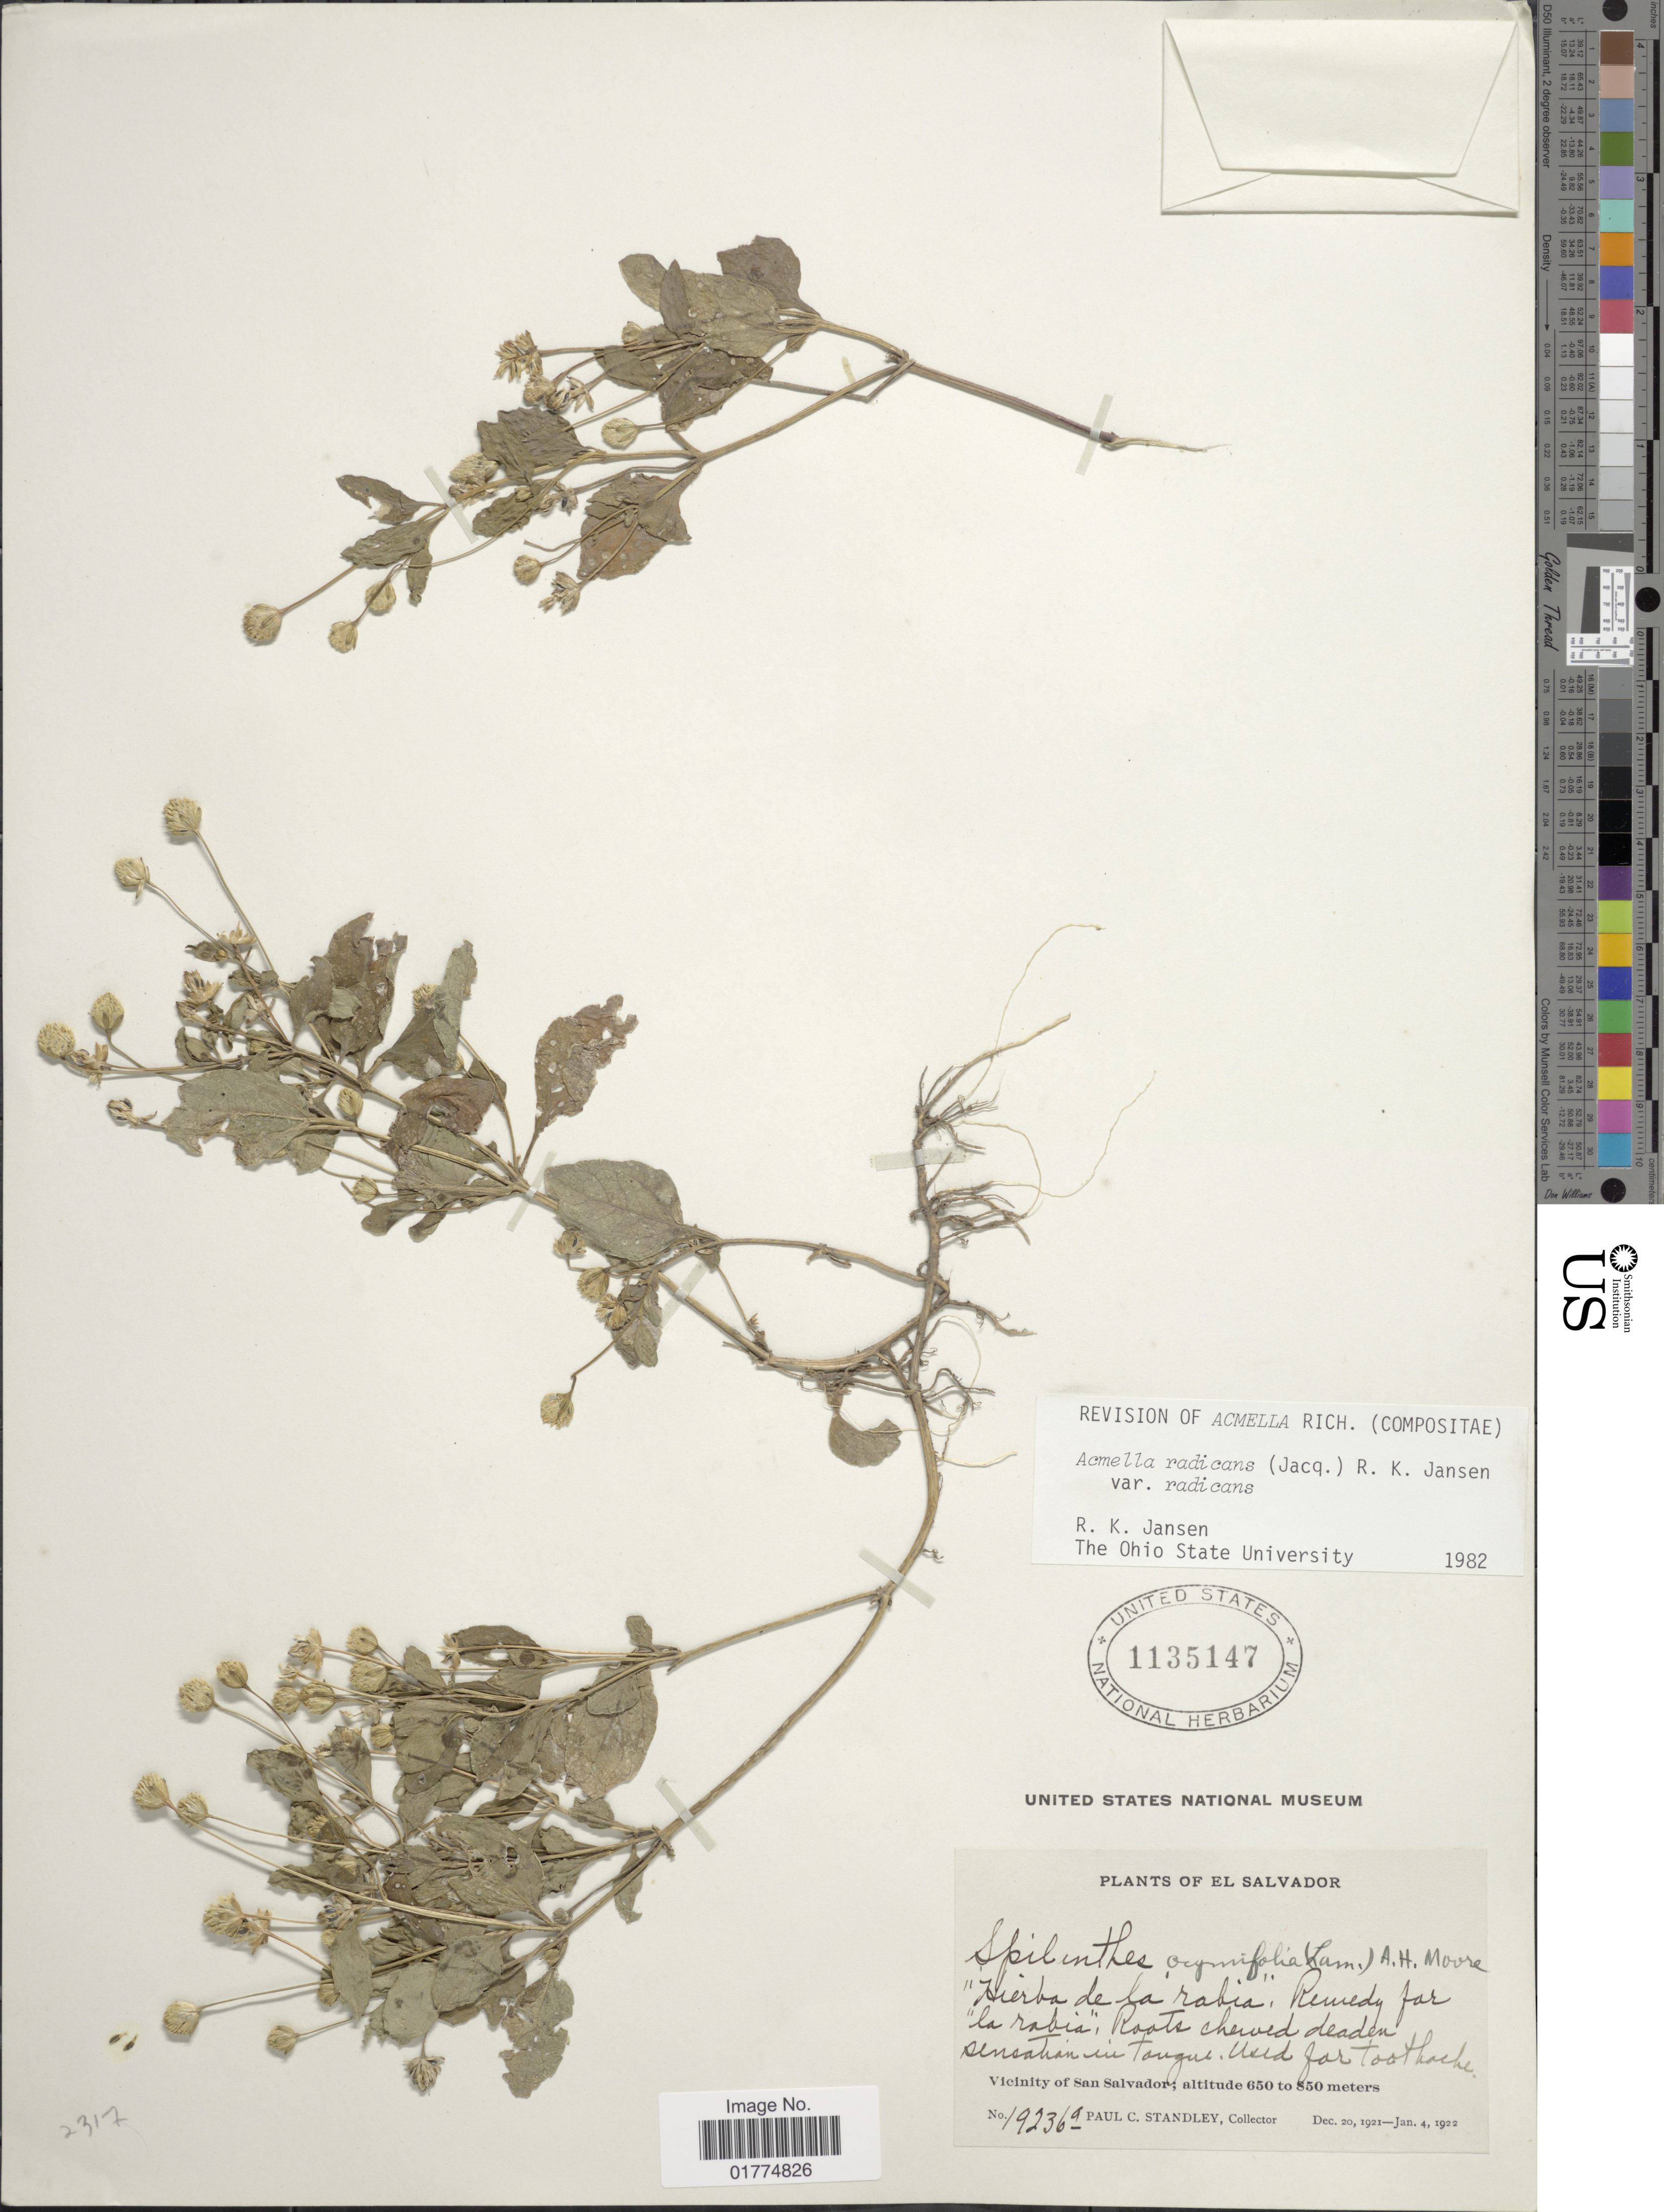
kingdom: Plantae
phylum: Tracheophyta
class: Magnoliopsida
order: Asterales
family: Asteraceae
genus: Acmella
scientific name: Acmella radicans var. radicans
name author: (Jacq.) R.K. Jansen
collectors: P. C. Standley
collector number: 19236a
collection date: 1921-12-20/1922-01-04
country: El Salvador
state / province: San Salvador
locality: Vicinity of San Salvador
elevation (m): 650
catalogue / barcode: US 1135147